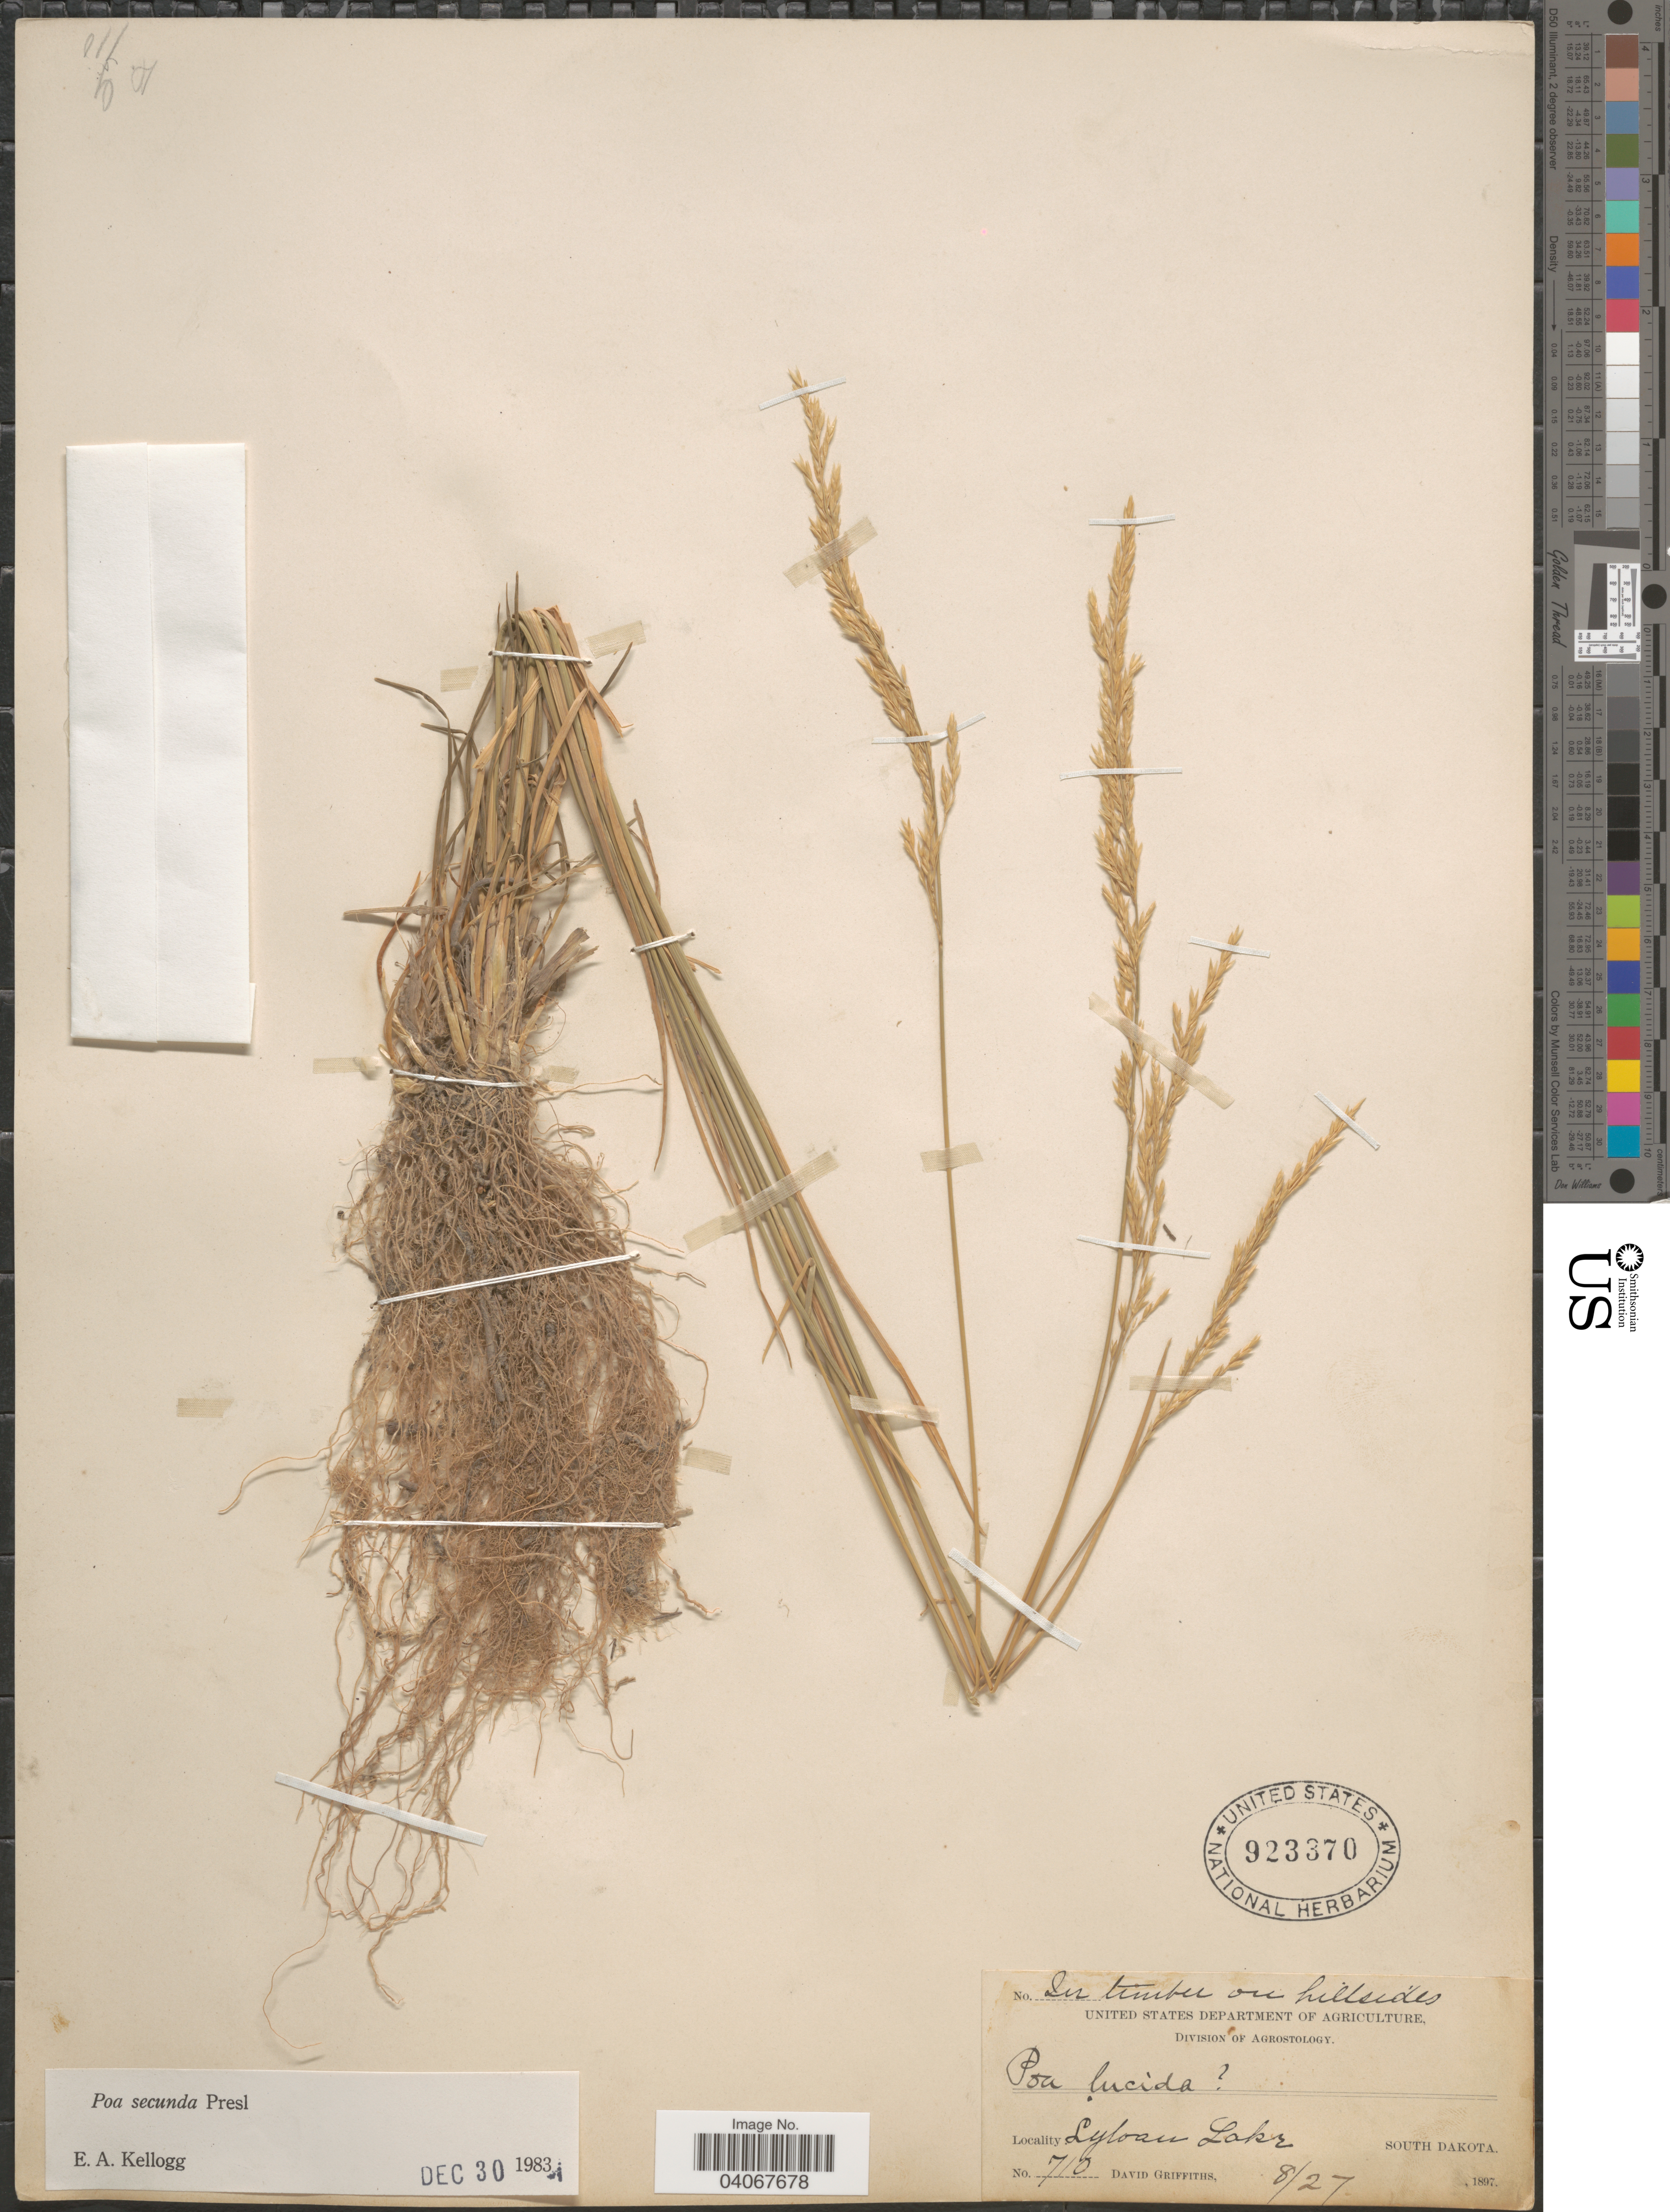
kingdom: Plantae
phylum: Tracheophyta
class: Liliopsida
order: Poales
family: Poaceae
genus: Poa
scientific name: Poa secunda subsp. secunda var. secunda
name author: J. Presl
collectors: D. Griffiths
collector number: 710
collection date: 1897-08-27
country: United States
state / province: South Dakota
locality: Lyloan Lake.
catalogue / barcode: US 923370